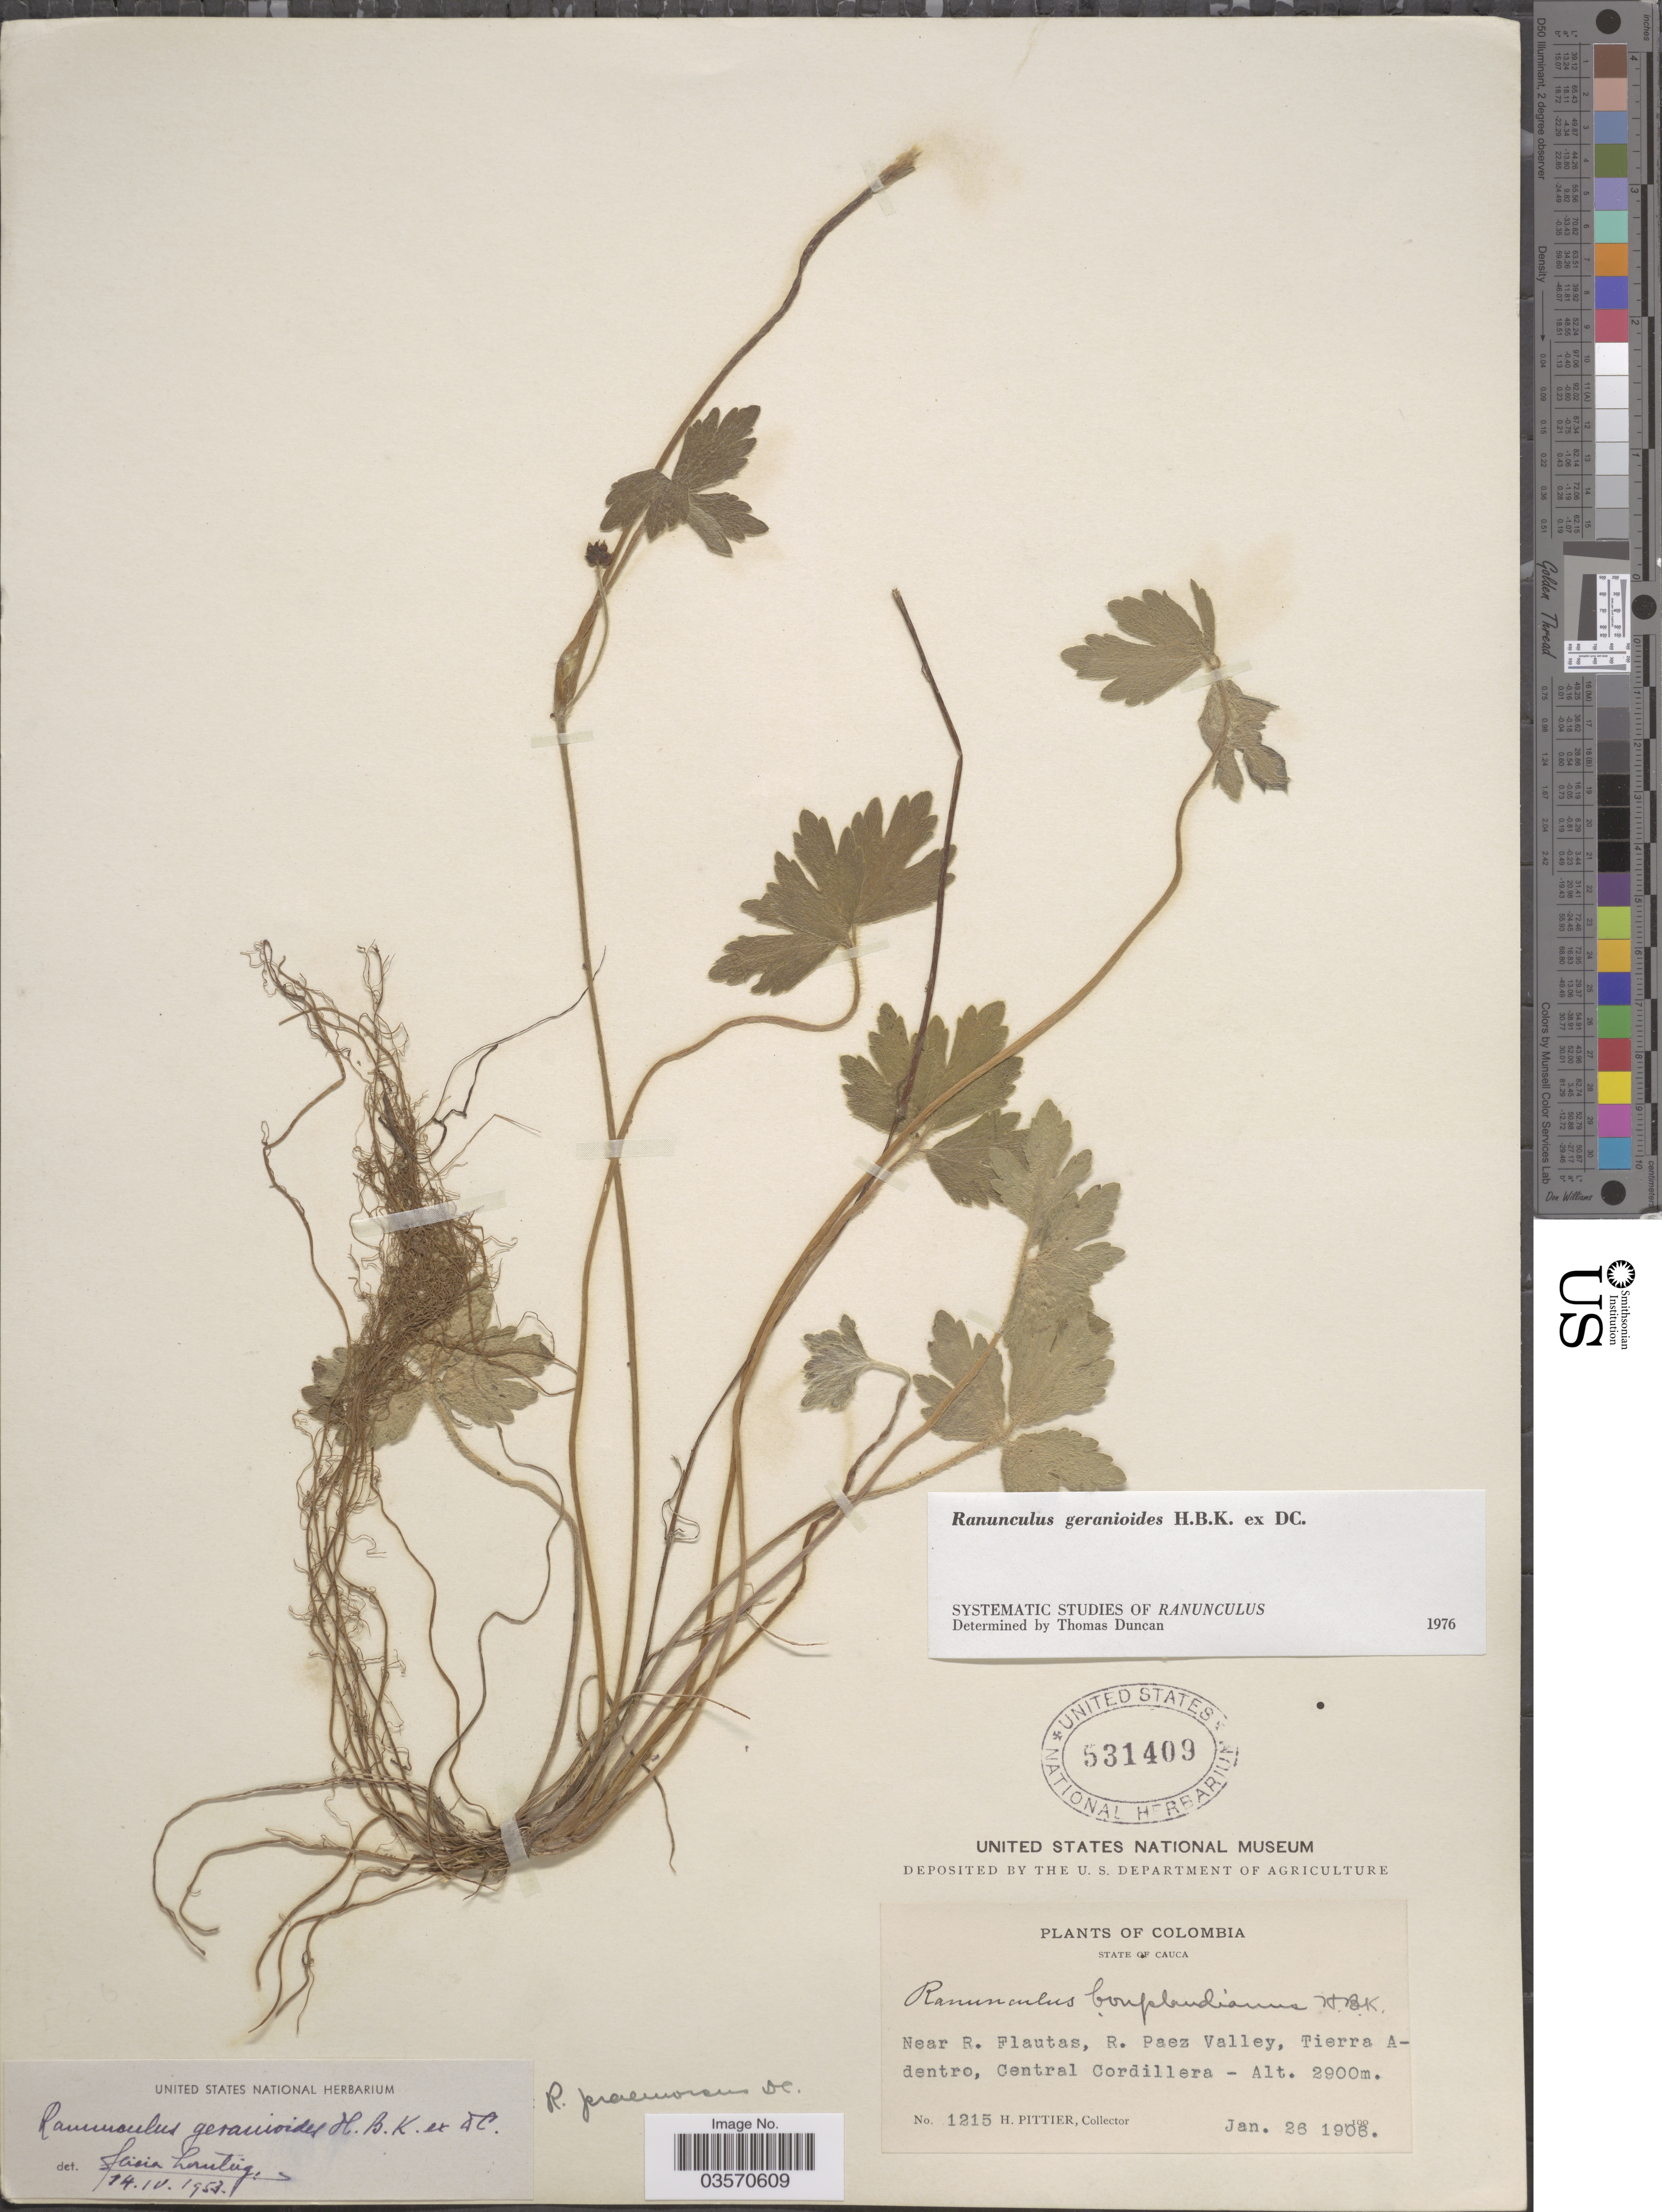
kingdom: Plantae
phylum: Tracheophyta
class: Magnoliopsida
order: Ranunculales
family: Ranunculaceae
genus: Ranunculus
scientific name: Ranunculus geranioides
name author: Humb. et al. ex DC.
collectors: H. F. Pittier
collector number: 1215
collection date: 1906-01-26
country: Colombia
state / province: Cauca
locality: Near R. Flautes, R. Paez Valley, Tierra Adentro, Central Cordillera.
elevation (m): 2900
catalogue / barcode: US 531409